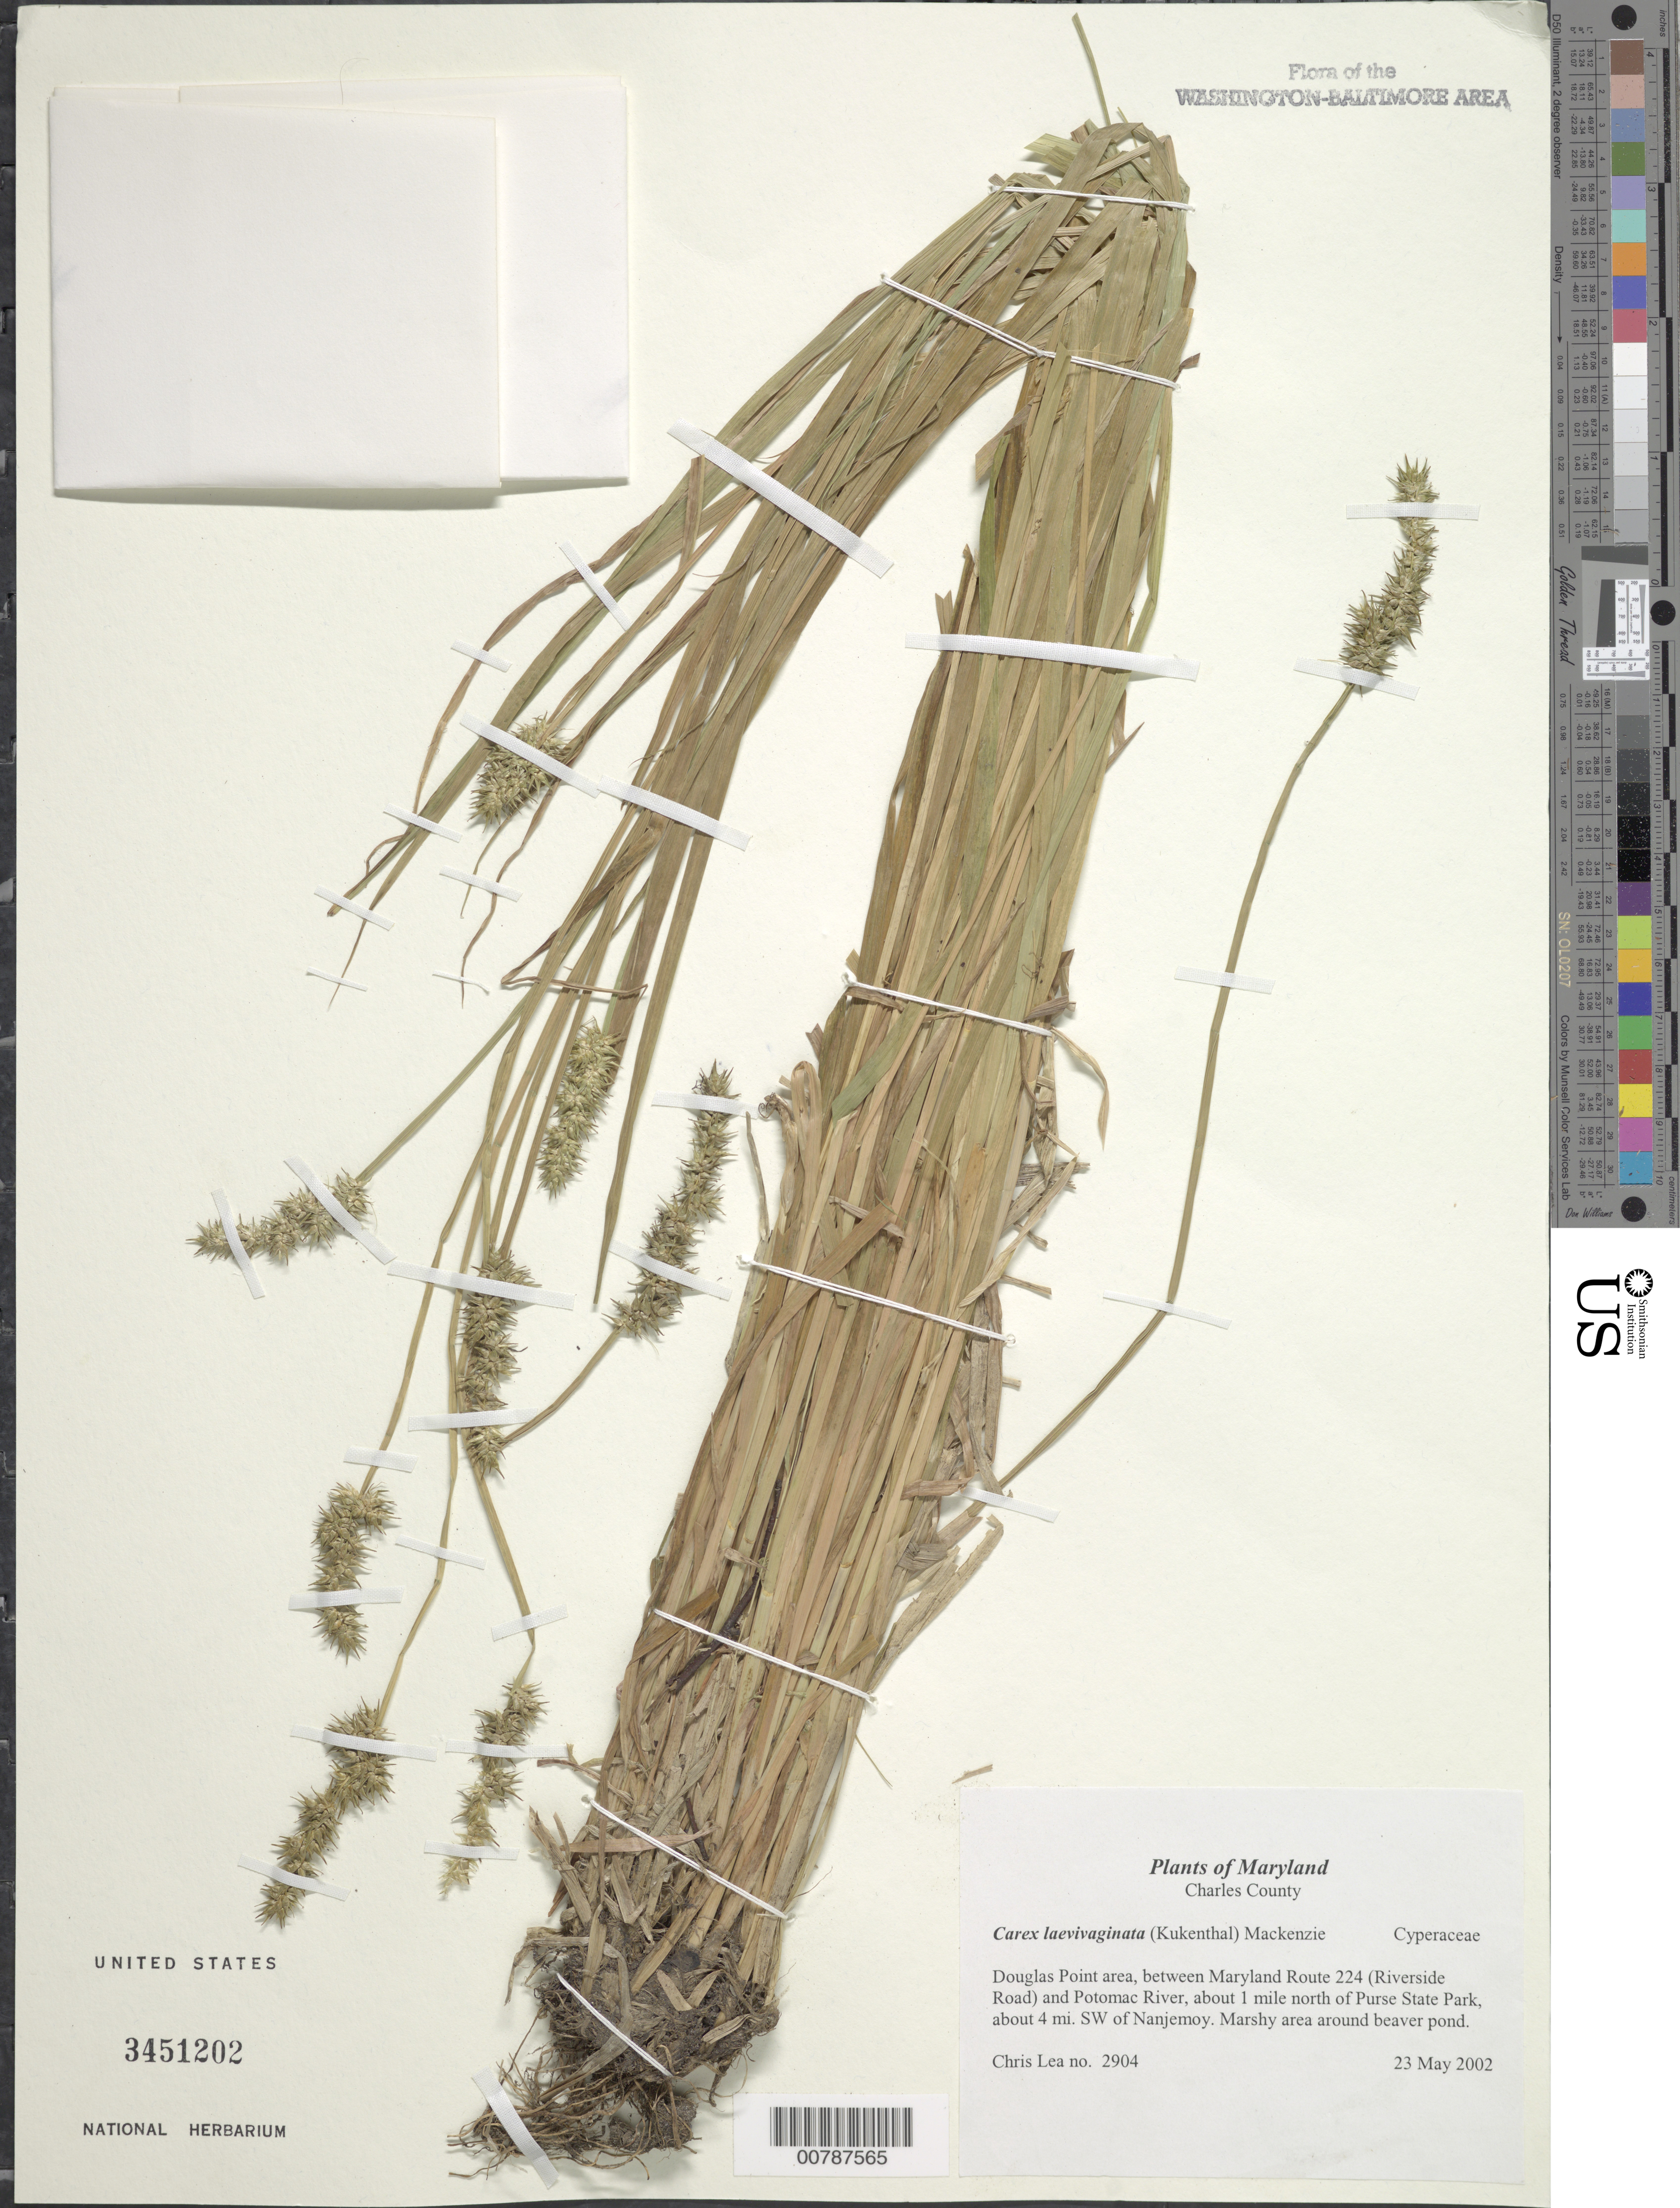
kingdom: Plantae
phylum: Tracheophyta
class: Liliopsida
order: Poales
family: Cyperaceae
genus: Carex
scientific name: Carex laevivaginata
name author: (Kük.) Mack.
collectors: C. Lea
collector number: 2904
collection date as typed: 23 May 2002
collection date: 2002-05-23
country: United States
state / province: Maryland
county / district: Charles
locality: Douglas Point area, between Maryland Route 224 (Riverside Road) and Potomac River, about 1 mile north of Purse State Park, about 4 mi. SW of Nanjemoy.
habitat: Marshy area around beaver pond.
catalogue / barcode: US 3451202